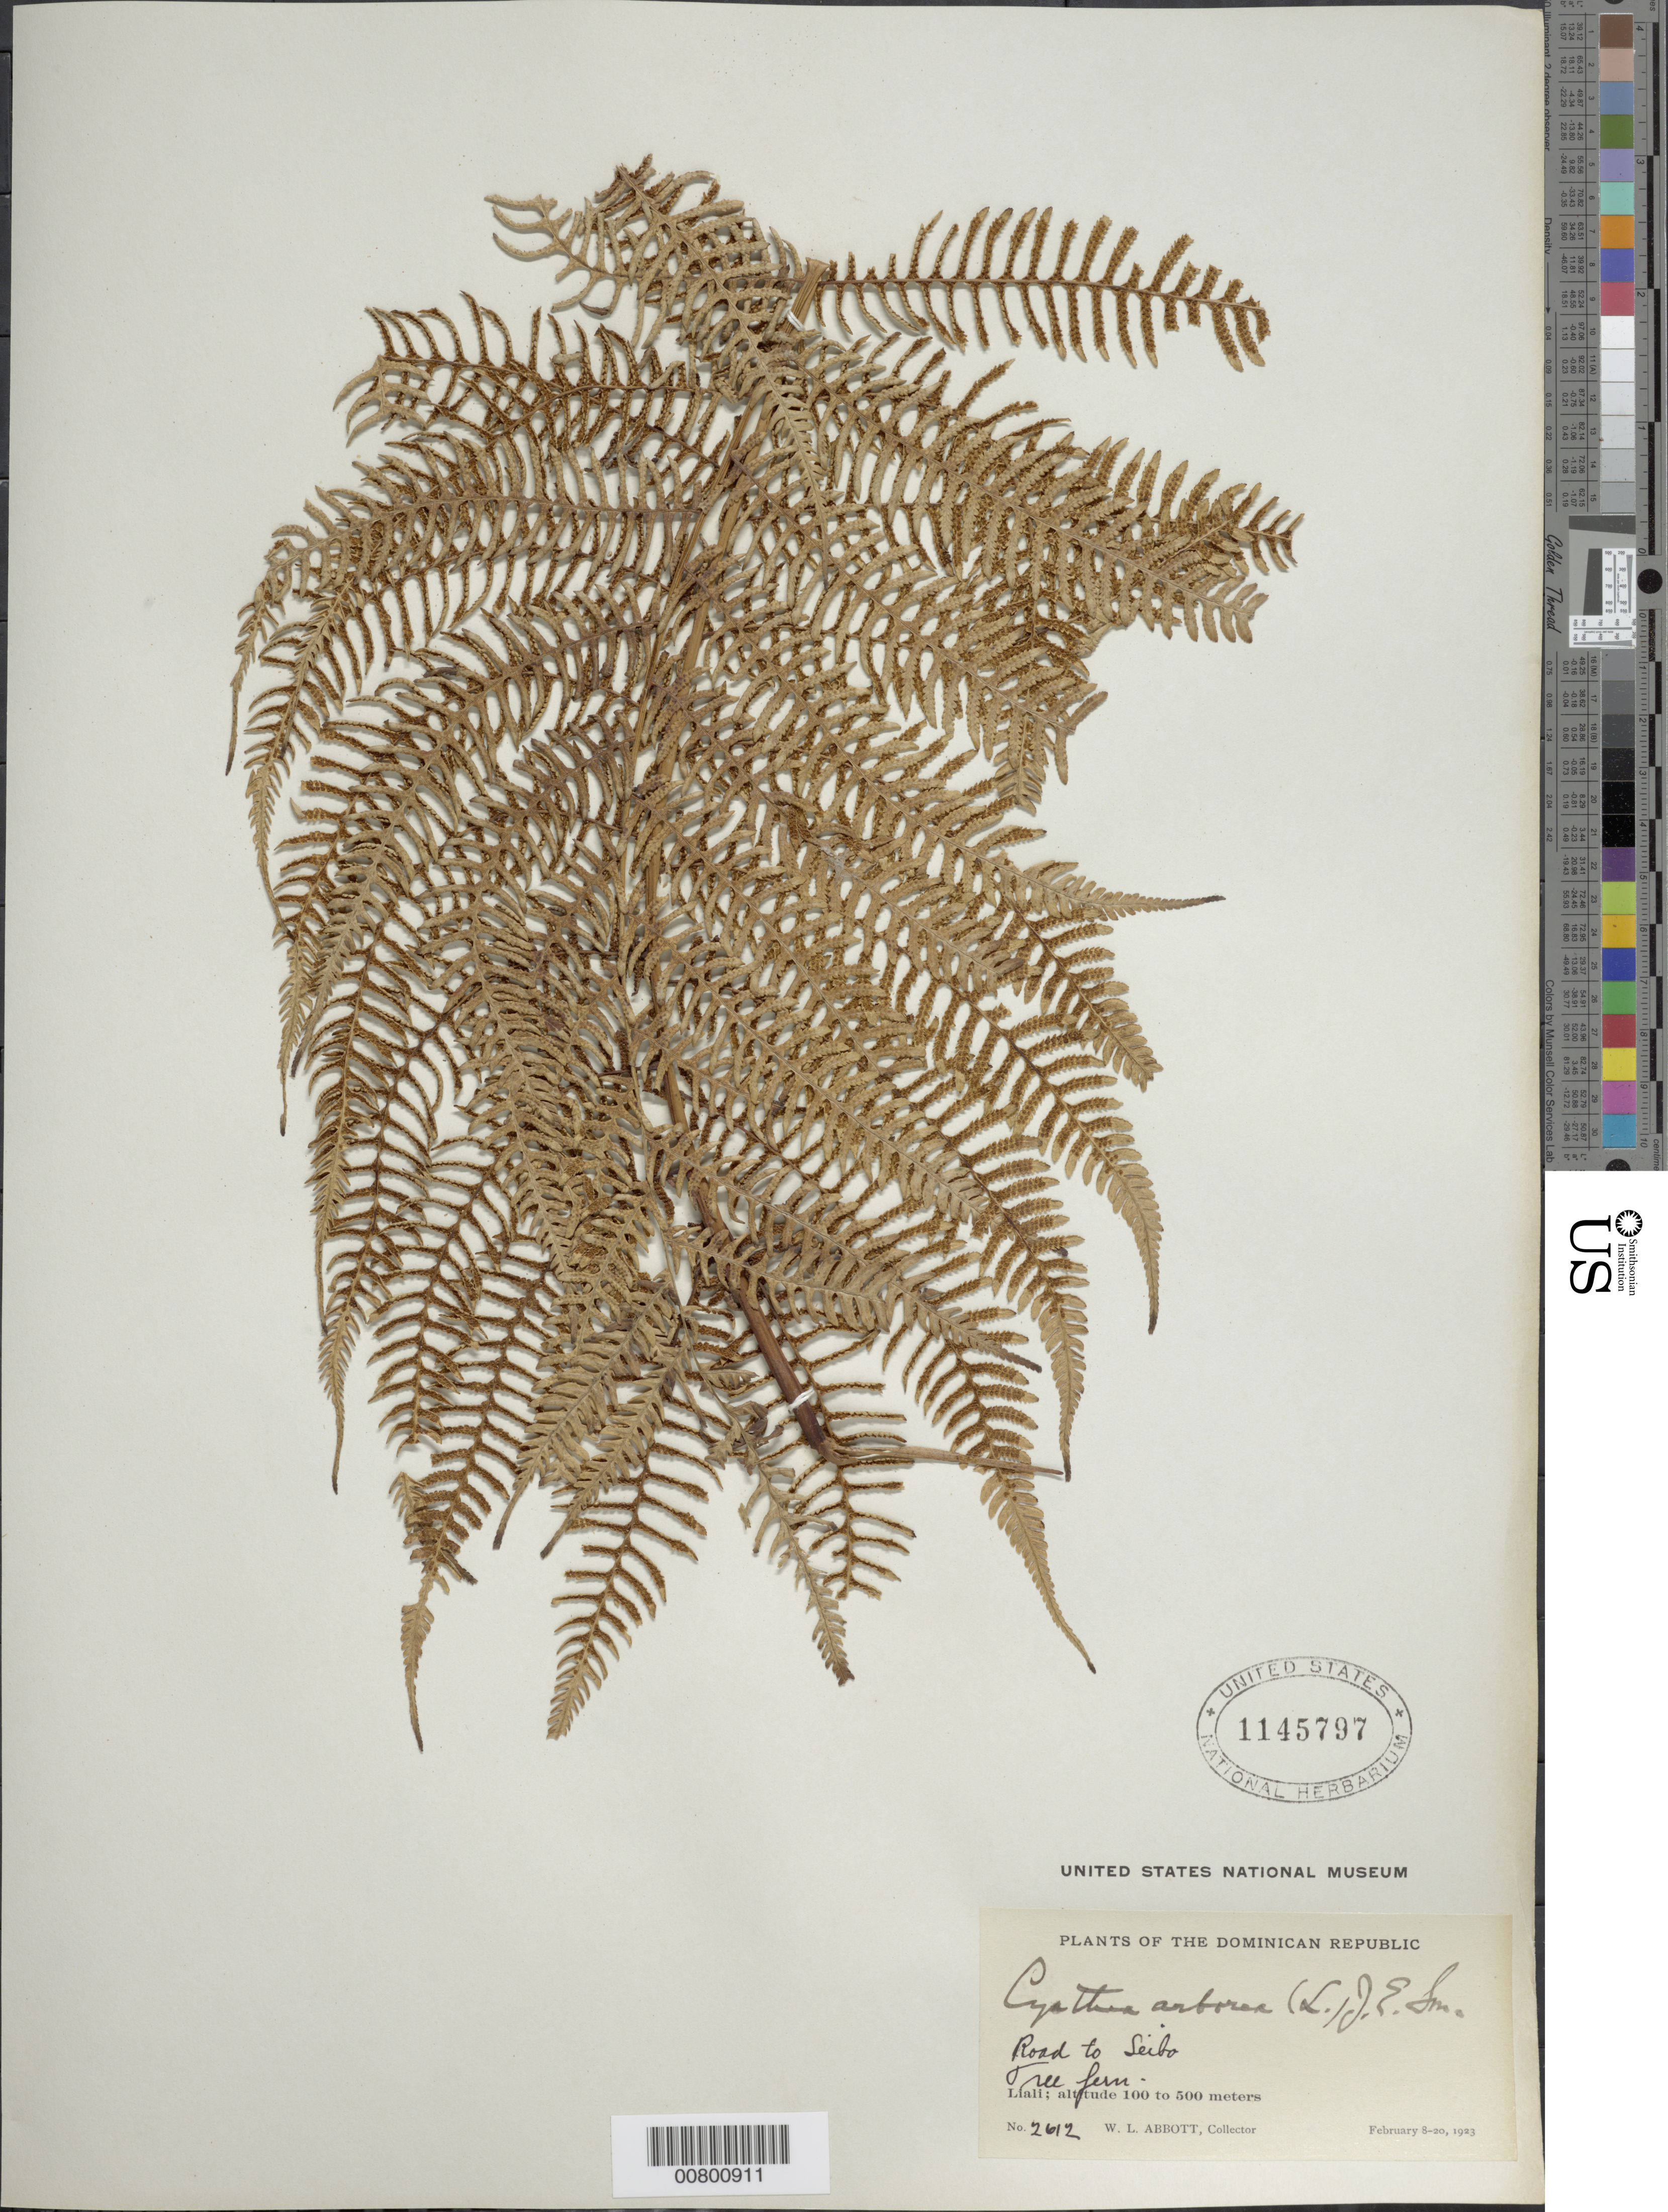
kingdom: Plantae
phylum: Tracheophyta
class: Polypodiopsida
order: Cyatheales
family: Cyatheaceae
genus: Cyathea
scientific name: Cyathea arborea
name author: (L.) Sm.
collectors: W. L. Abbott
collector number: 2612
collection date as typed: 08 Feb 1923 to 20 Feb 1923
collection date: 1923-02-08/1923-02-20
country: Dominican Republic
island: Hispaniola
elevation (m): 100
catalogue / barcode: US 1145797